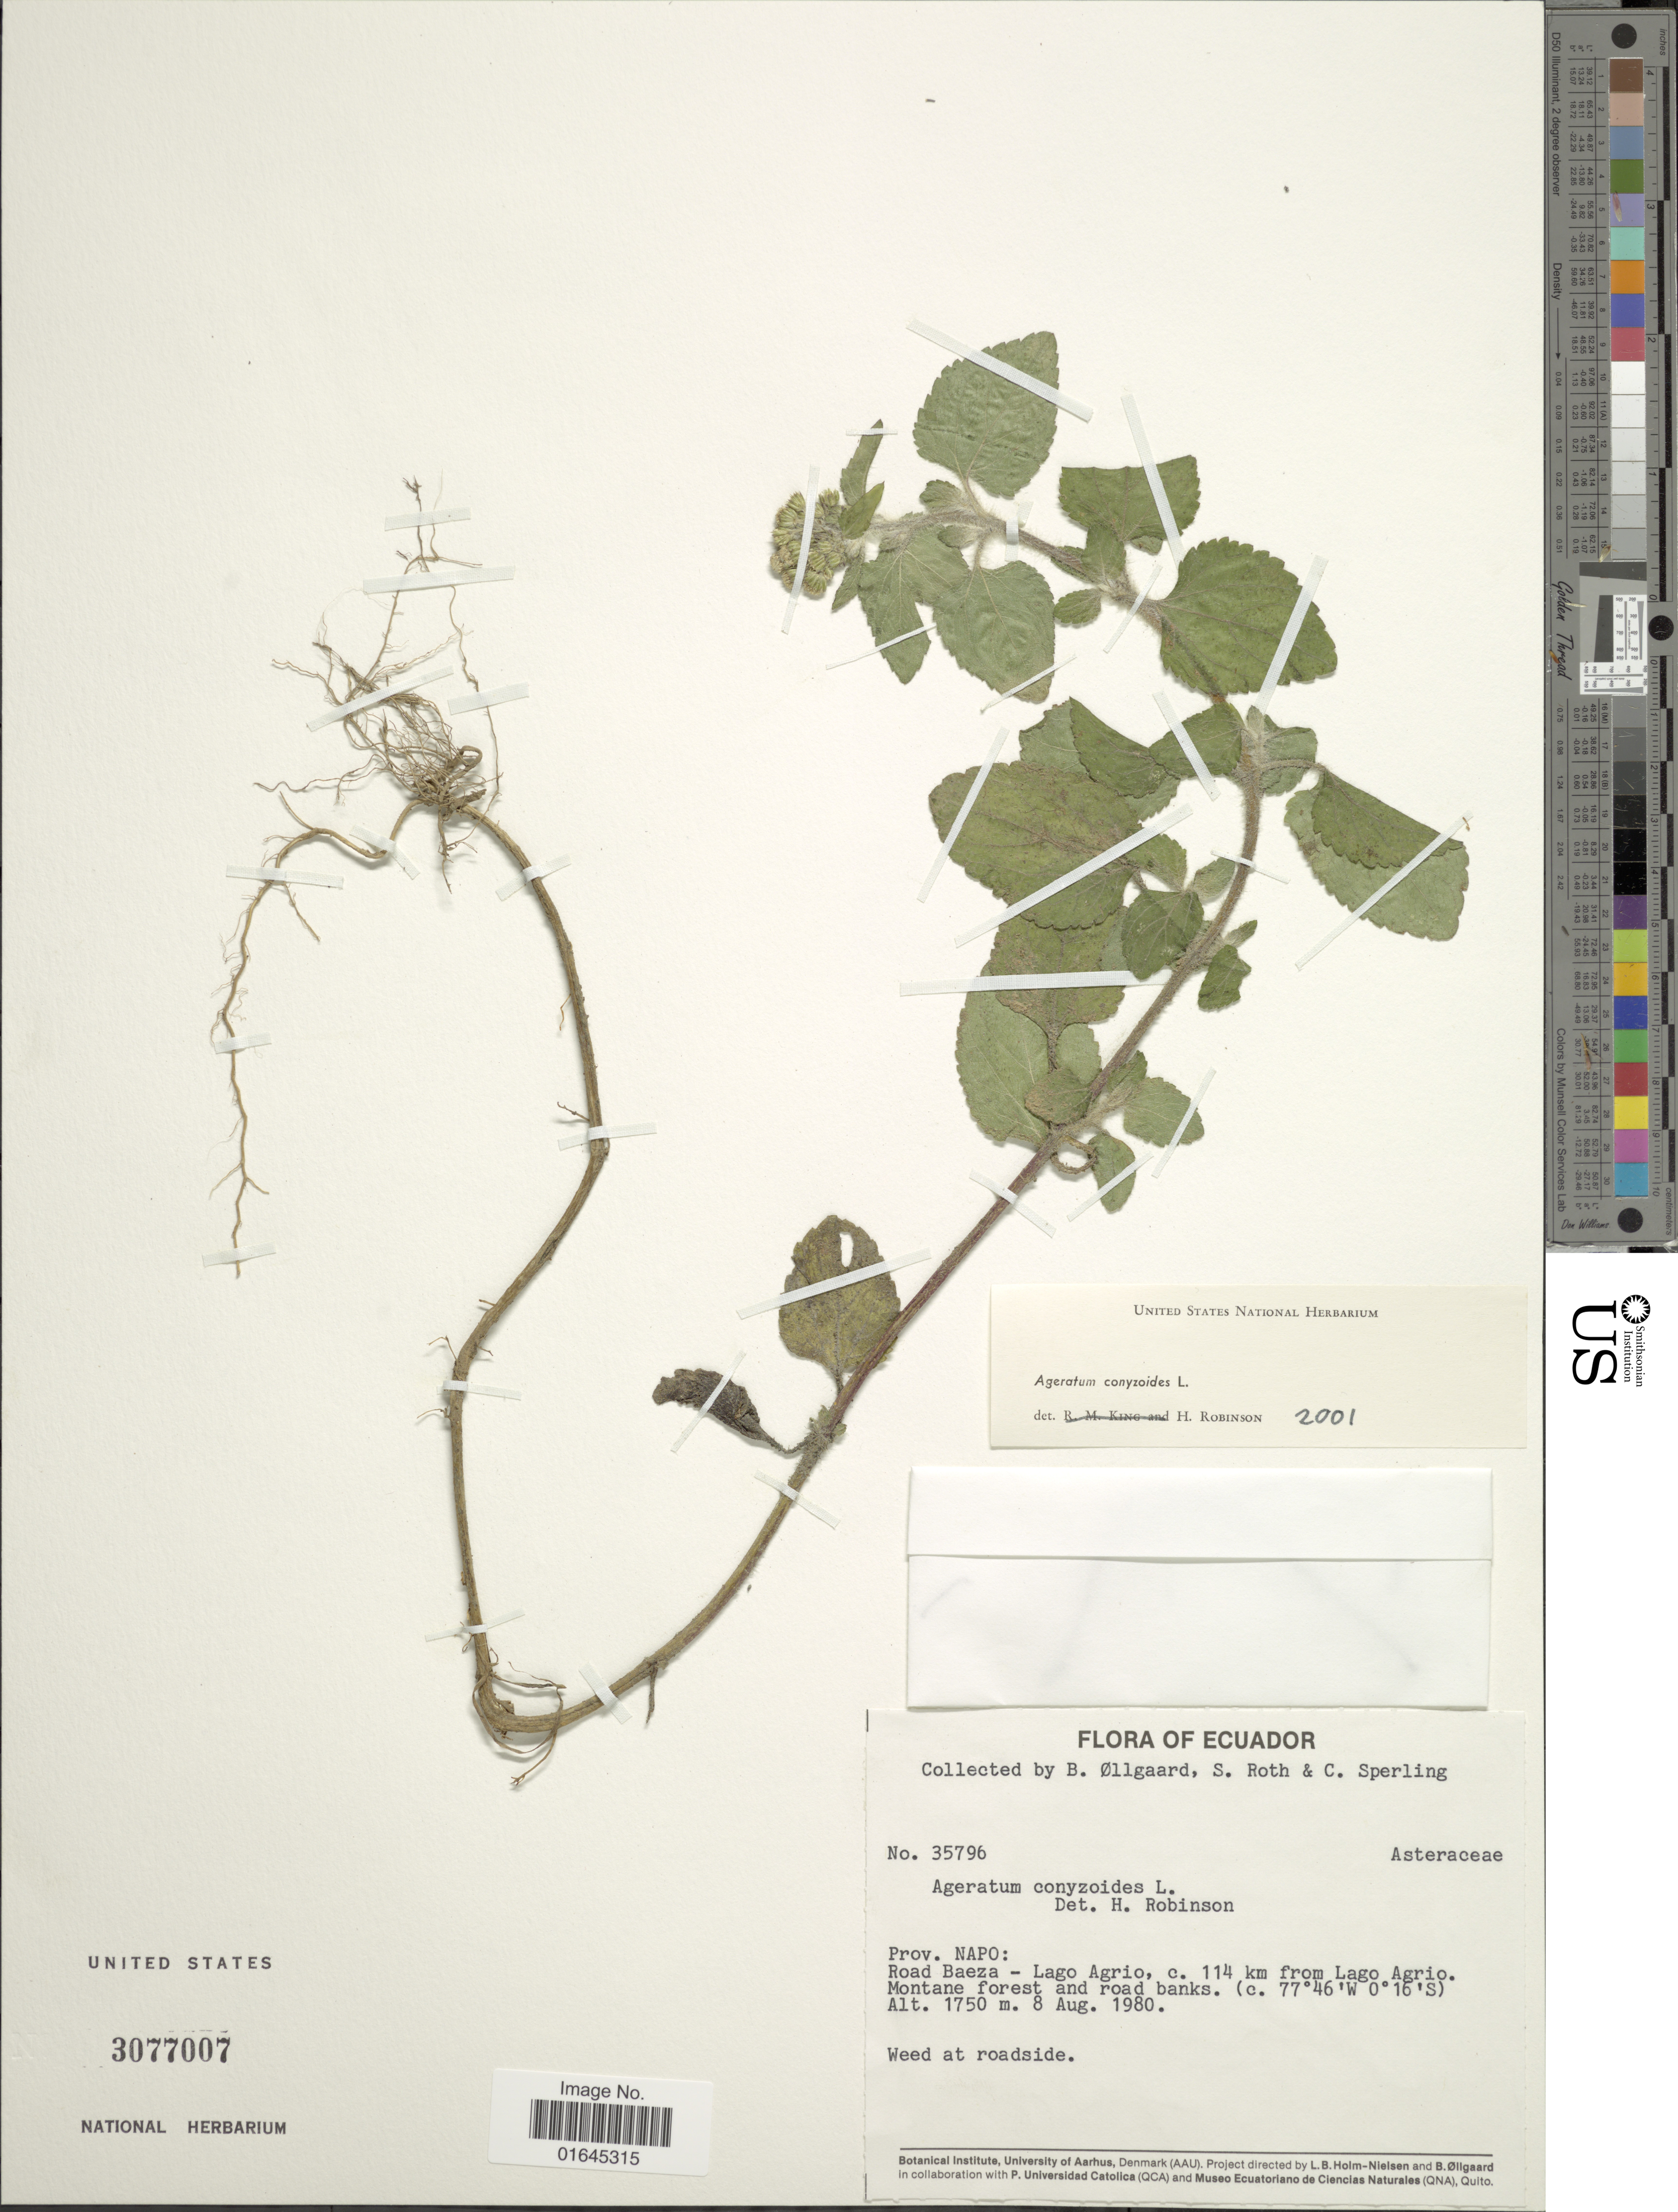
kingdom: Plantae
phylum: Tracheophyta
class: Magnoliopsida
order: Asterales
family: Asteraceae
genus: Ageratum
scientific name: Ageratum conyzoides subsp. conyzoides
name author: L.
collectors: B. Øllgaard, S. Roth & C. Sperling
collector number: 35796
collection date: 1980-08-08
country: Ecuador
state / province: Napo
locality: Road Baeza - Lago Agrio, c. 114 km from Lago Agrio. Montane forest and road banks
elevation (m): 1750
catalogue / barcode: US 3077007